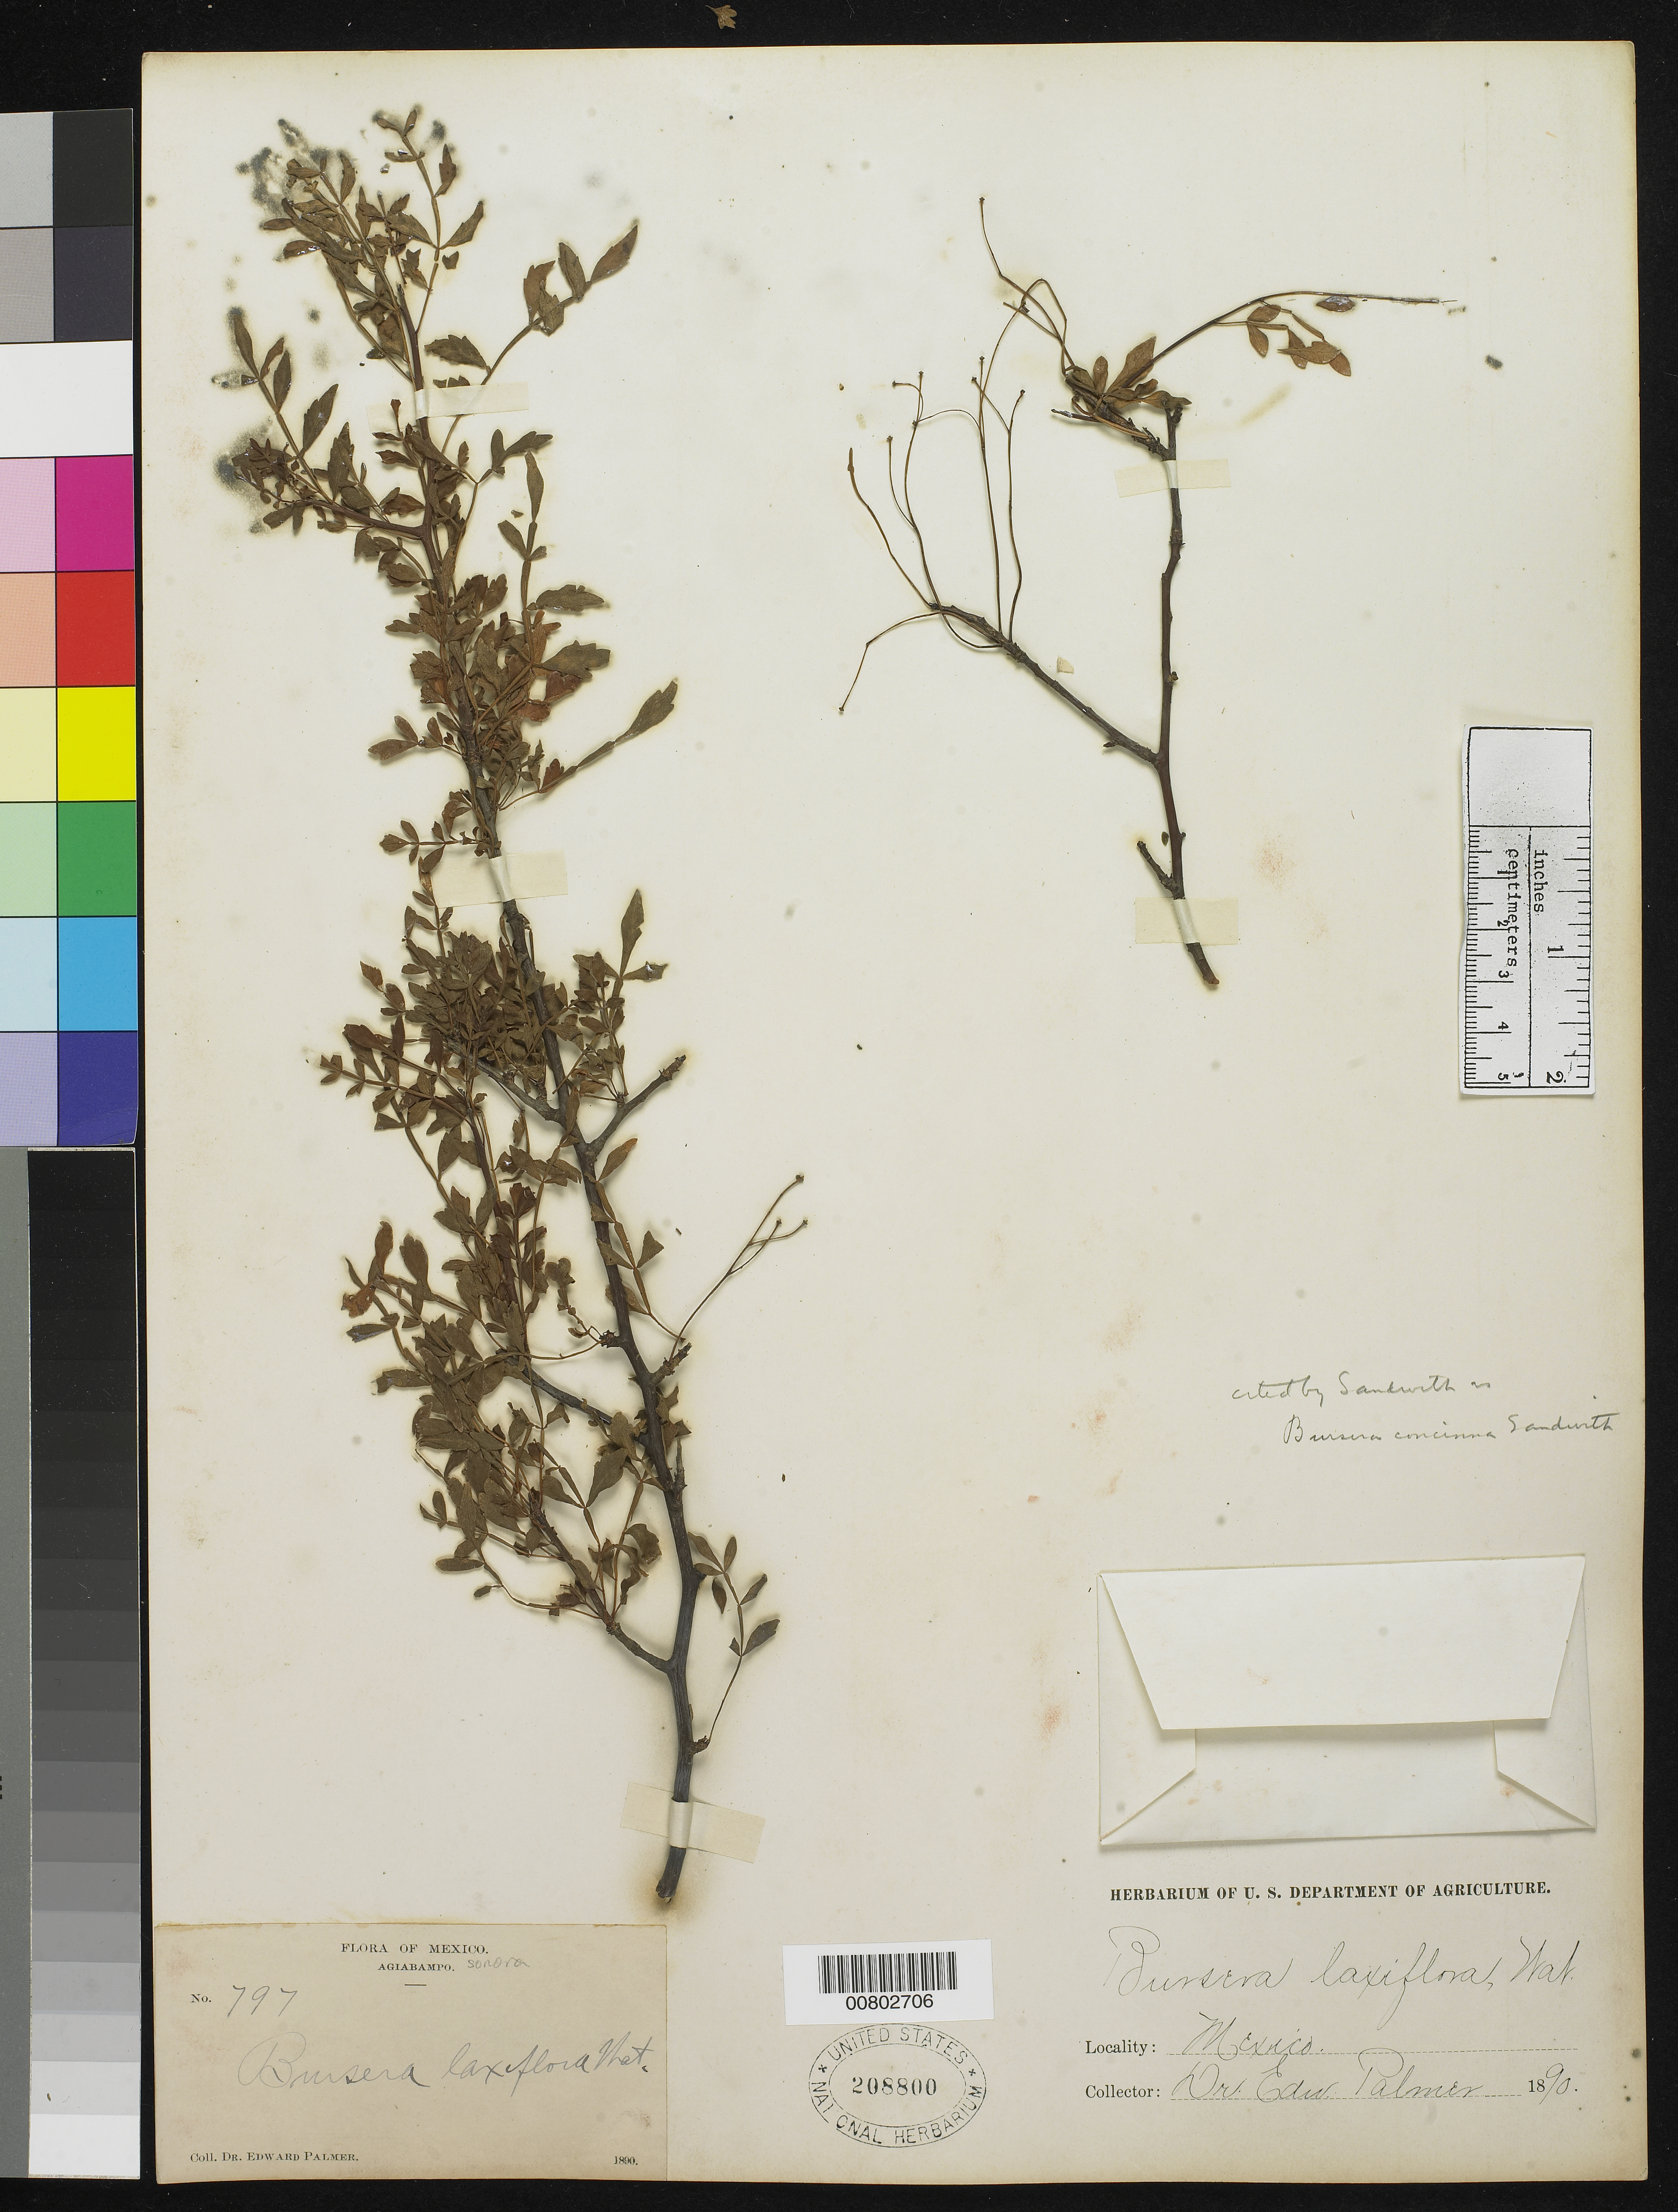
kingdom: Plantae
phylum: Tracheophyta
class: Magnoliopsida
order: Sapindales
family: Burseraceae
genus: Bursera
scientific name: Bursera laxiflora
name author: S. Watson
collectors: E. Palmer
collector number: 797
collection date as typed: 1890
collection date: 1890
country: Mexico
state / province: Sonora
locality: Agiabampo, Sonora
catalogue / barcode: US 208800